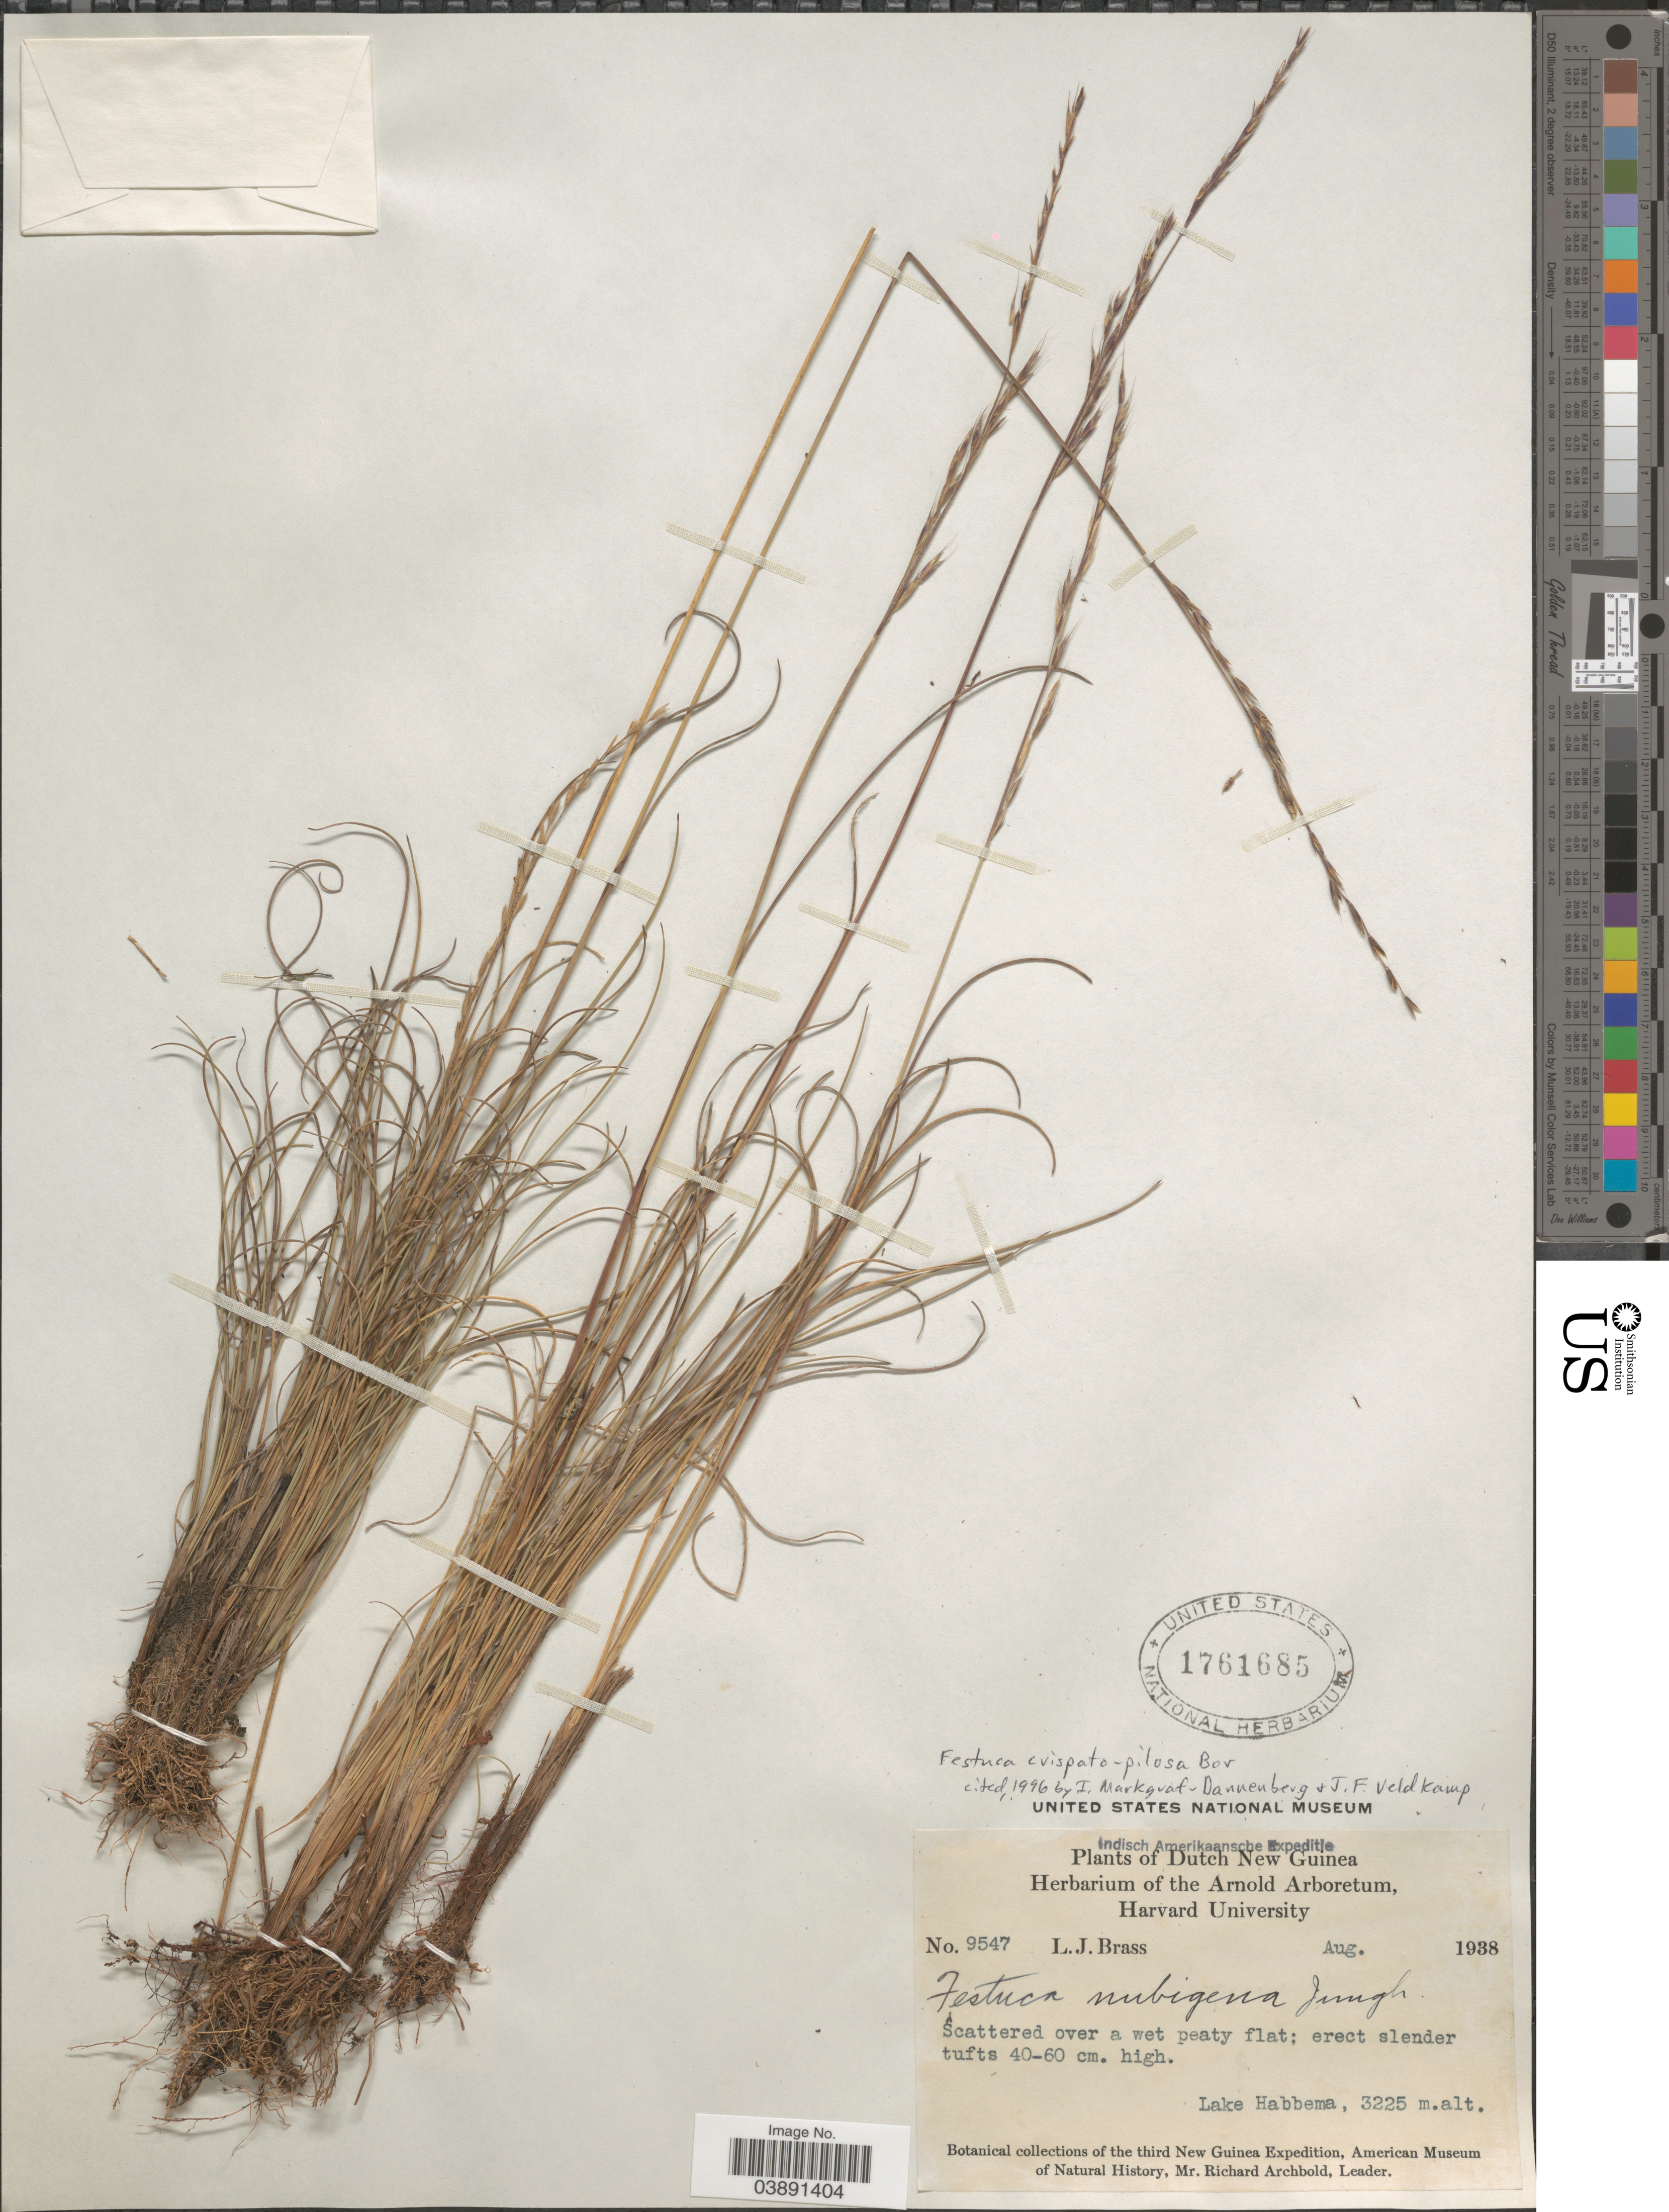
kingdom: Plantae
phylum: Tracheophyta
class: Liliopsida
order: Poales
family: Poaceae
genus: Festuca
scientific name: Festuca crispato-pilosa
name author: Bor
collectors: L. J. Brass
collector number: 9547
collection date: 1938-08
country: Indonesia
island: New Guinea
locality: Dutch New Guinea. Lake Habbema.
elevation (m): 3225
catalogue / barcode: US 1761685